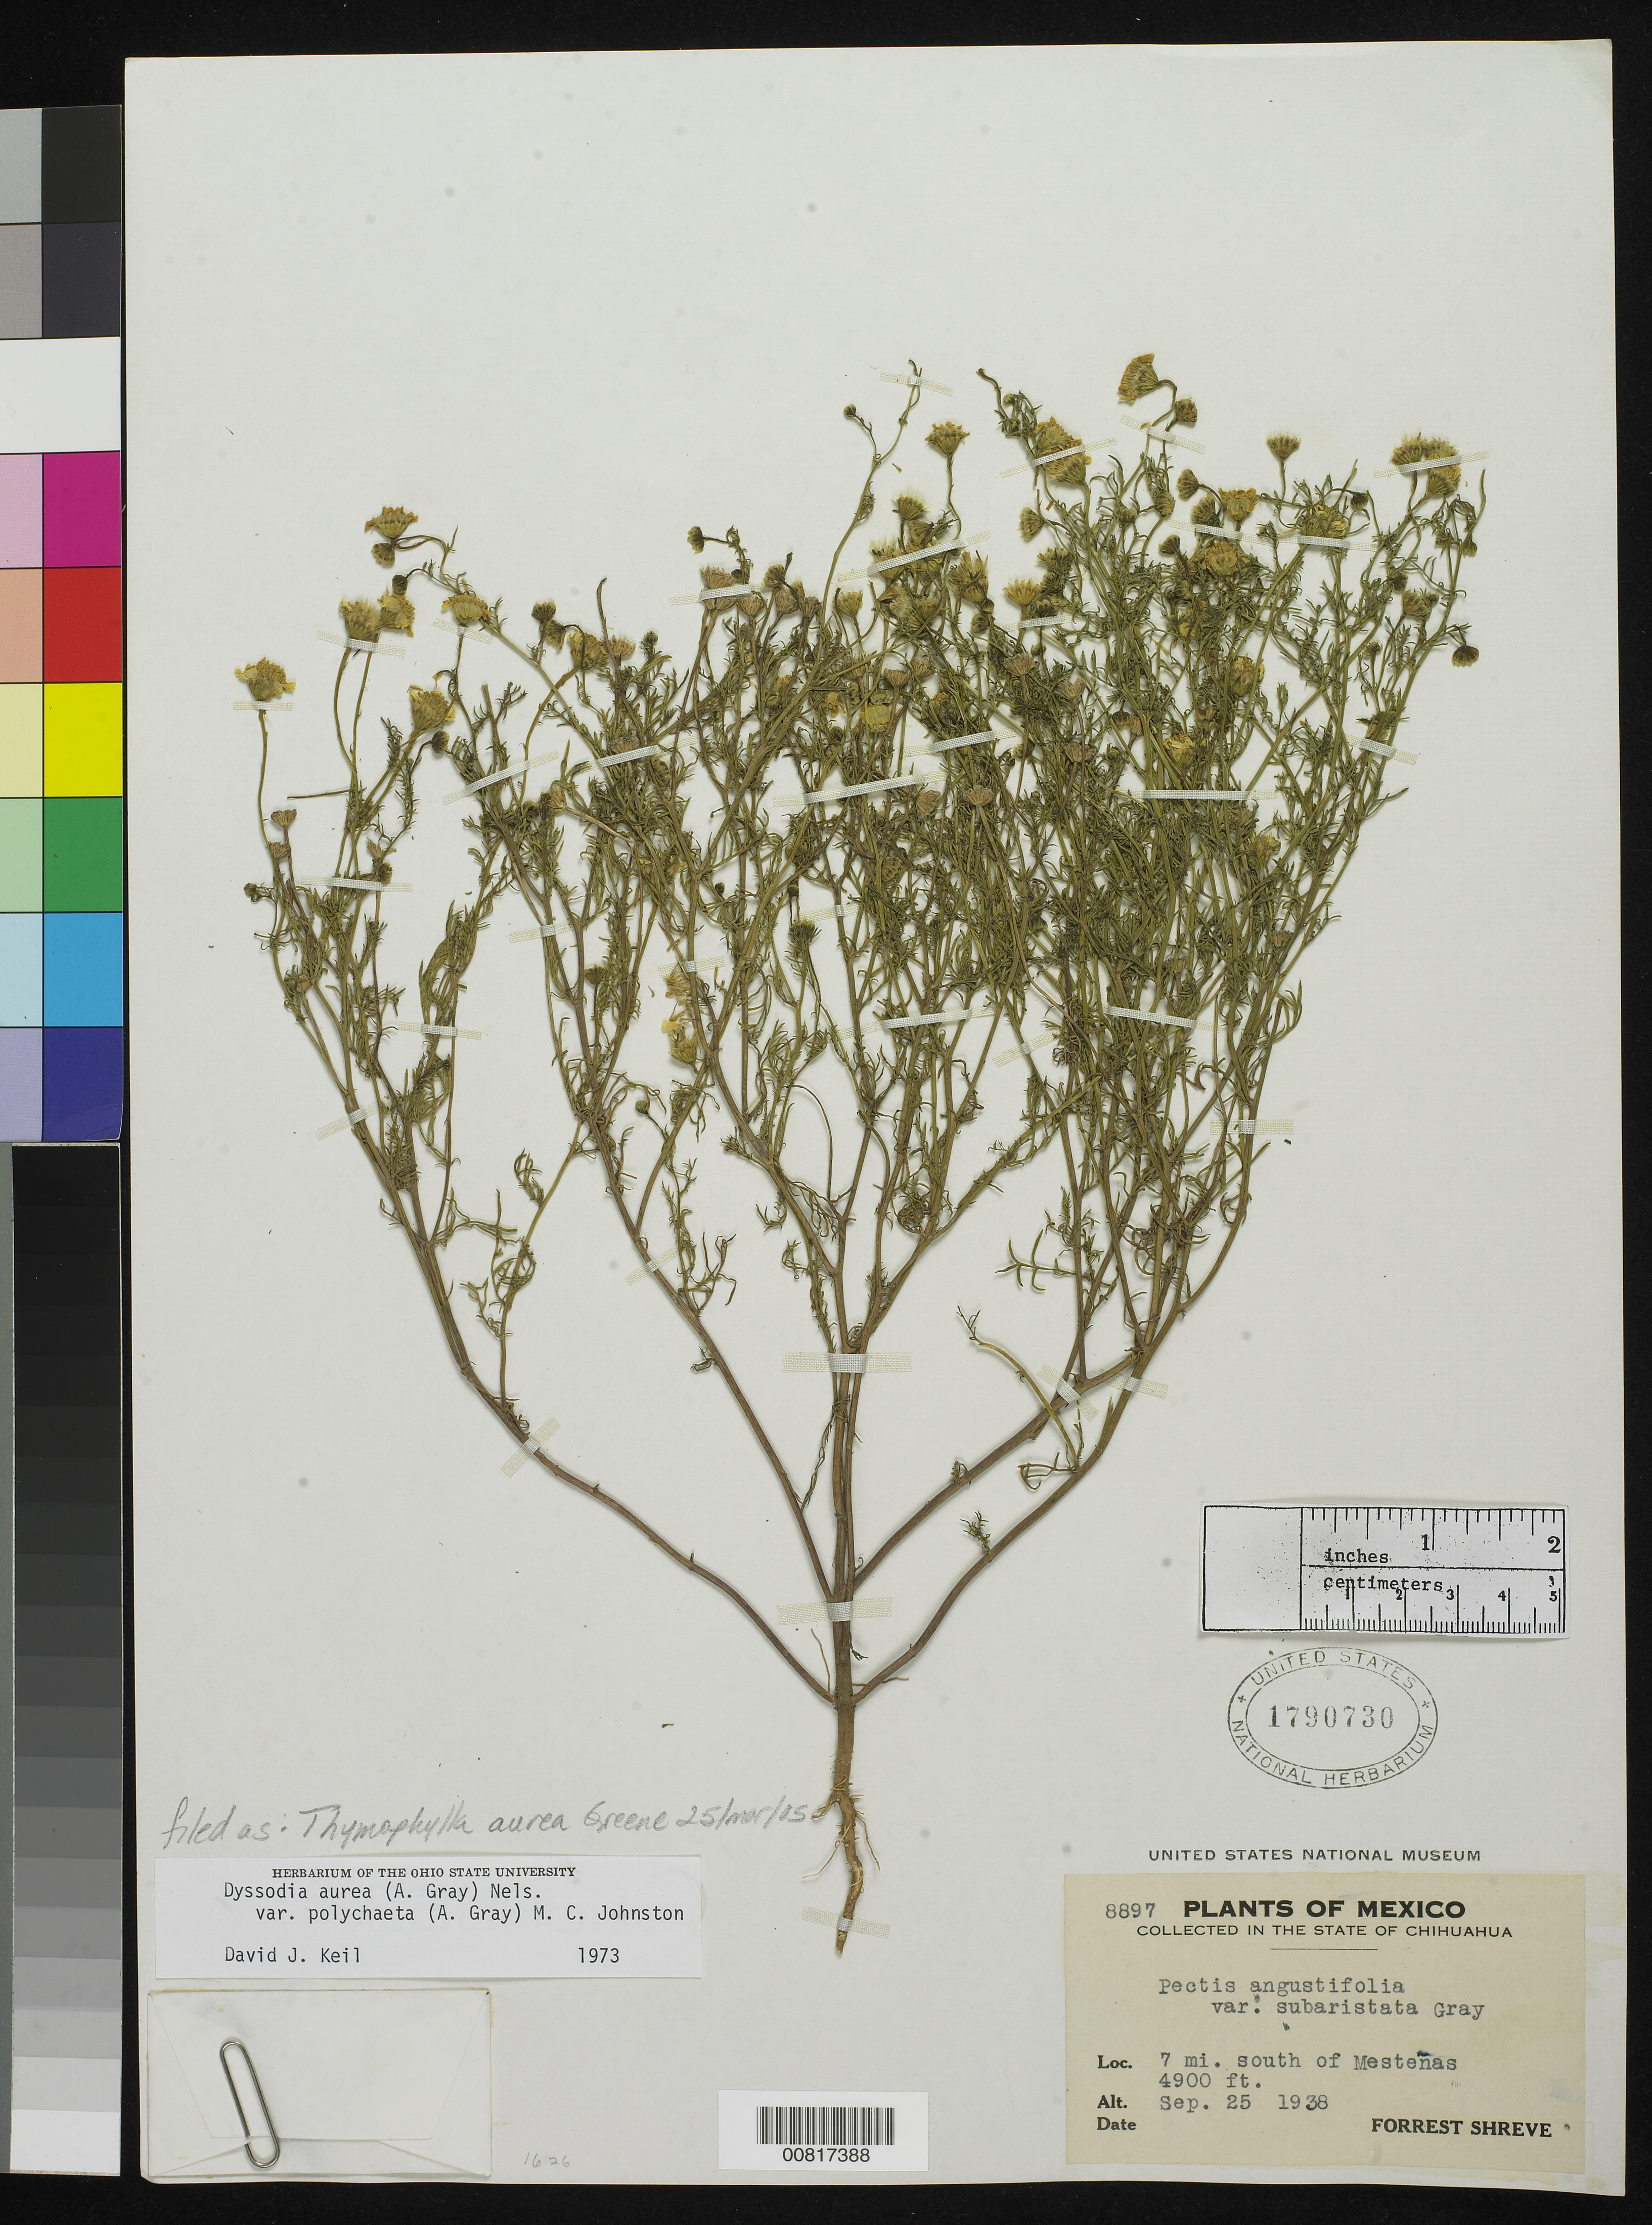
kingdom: Plantae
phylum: Tracheophyta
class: Magnoliopsida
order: Asterales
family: Asteraceae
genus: Thymophylla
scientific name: Thymophylla aurea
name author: (A. Gray) Greene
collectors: F. Shreve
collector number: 8897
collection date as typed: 25 Sep 1938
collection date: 1938-09-25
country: Mexico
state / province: Chihuahua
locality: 7 mi. south of Mesteñas, Chihuahua.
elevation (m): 1494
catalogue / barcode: US 1790730